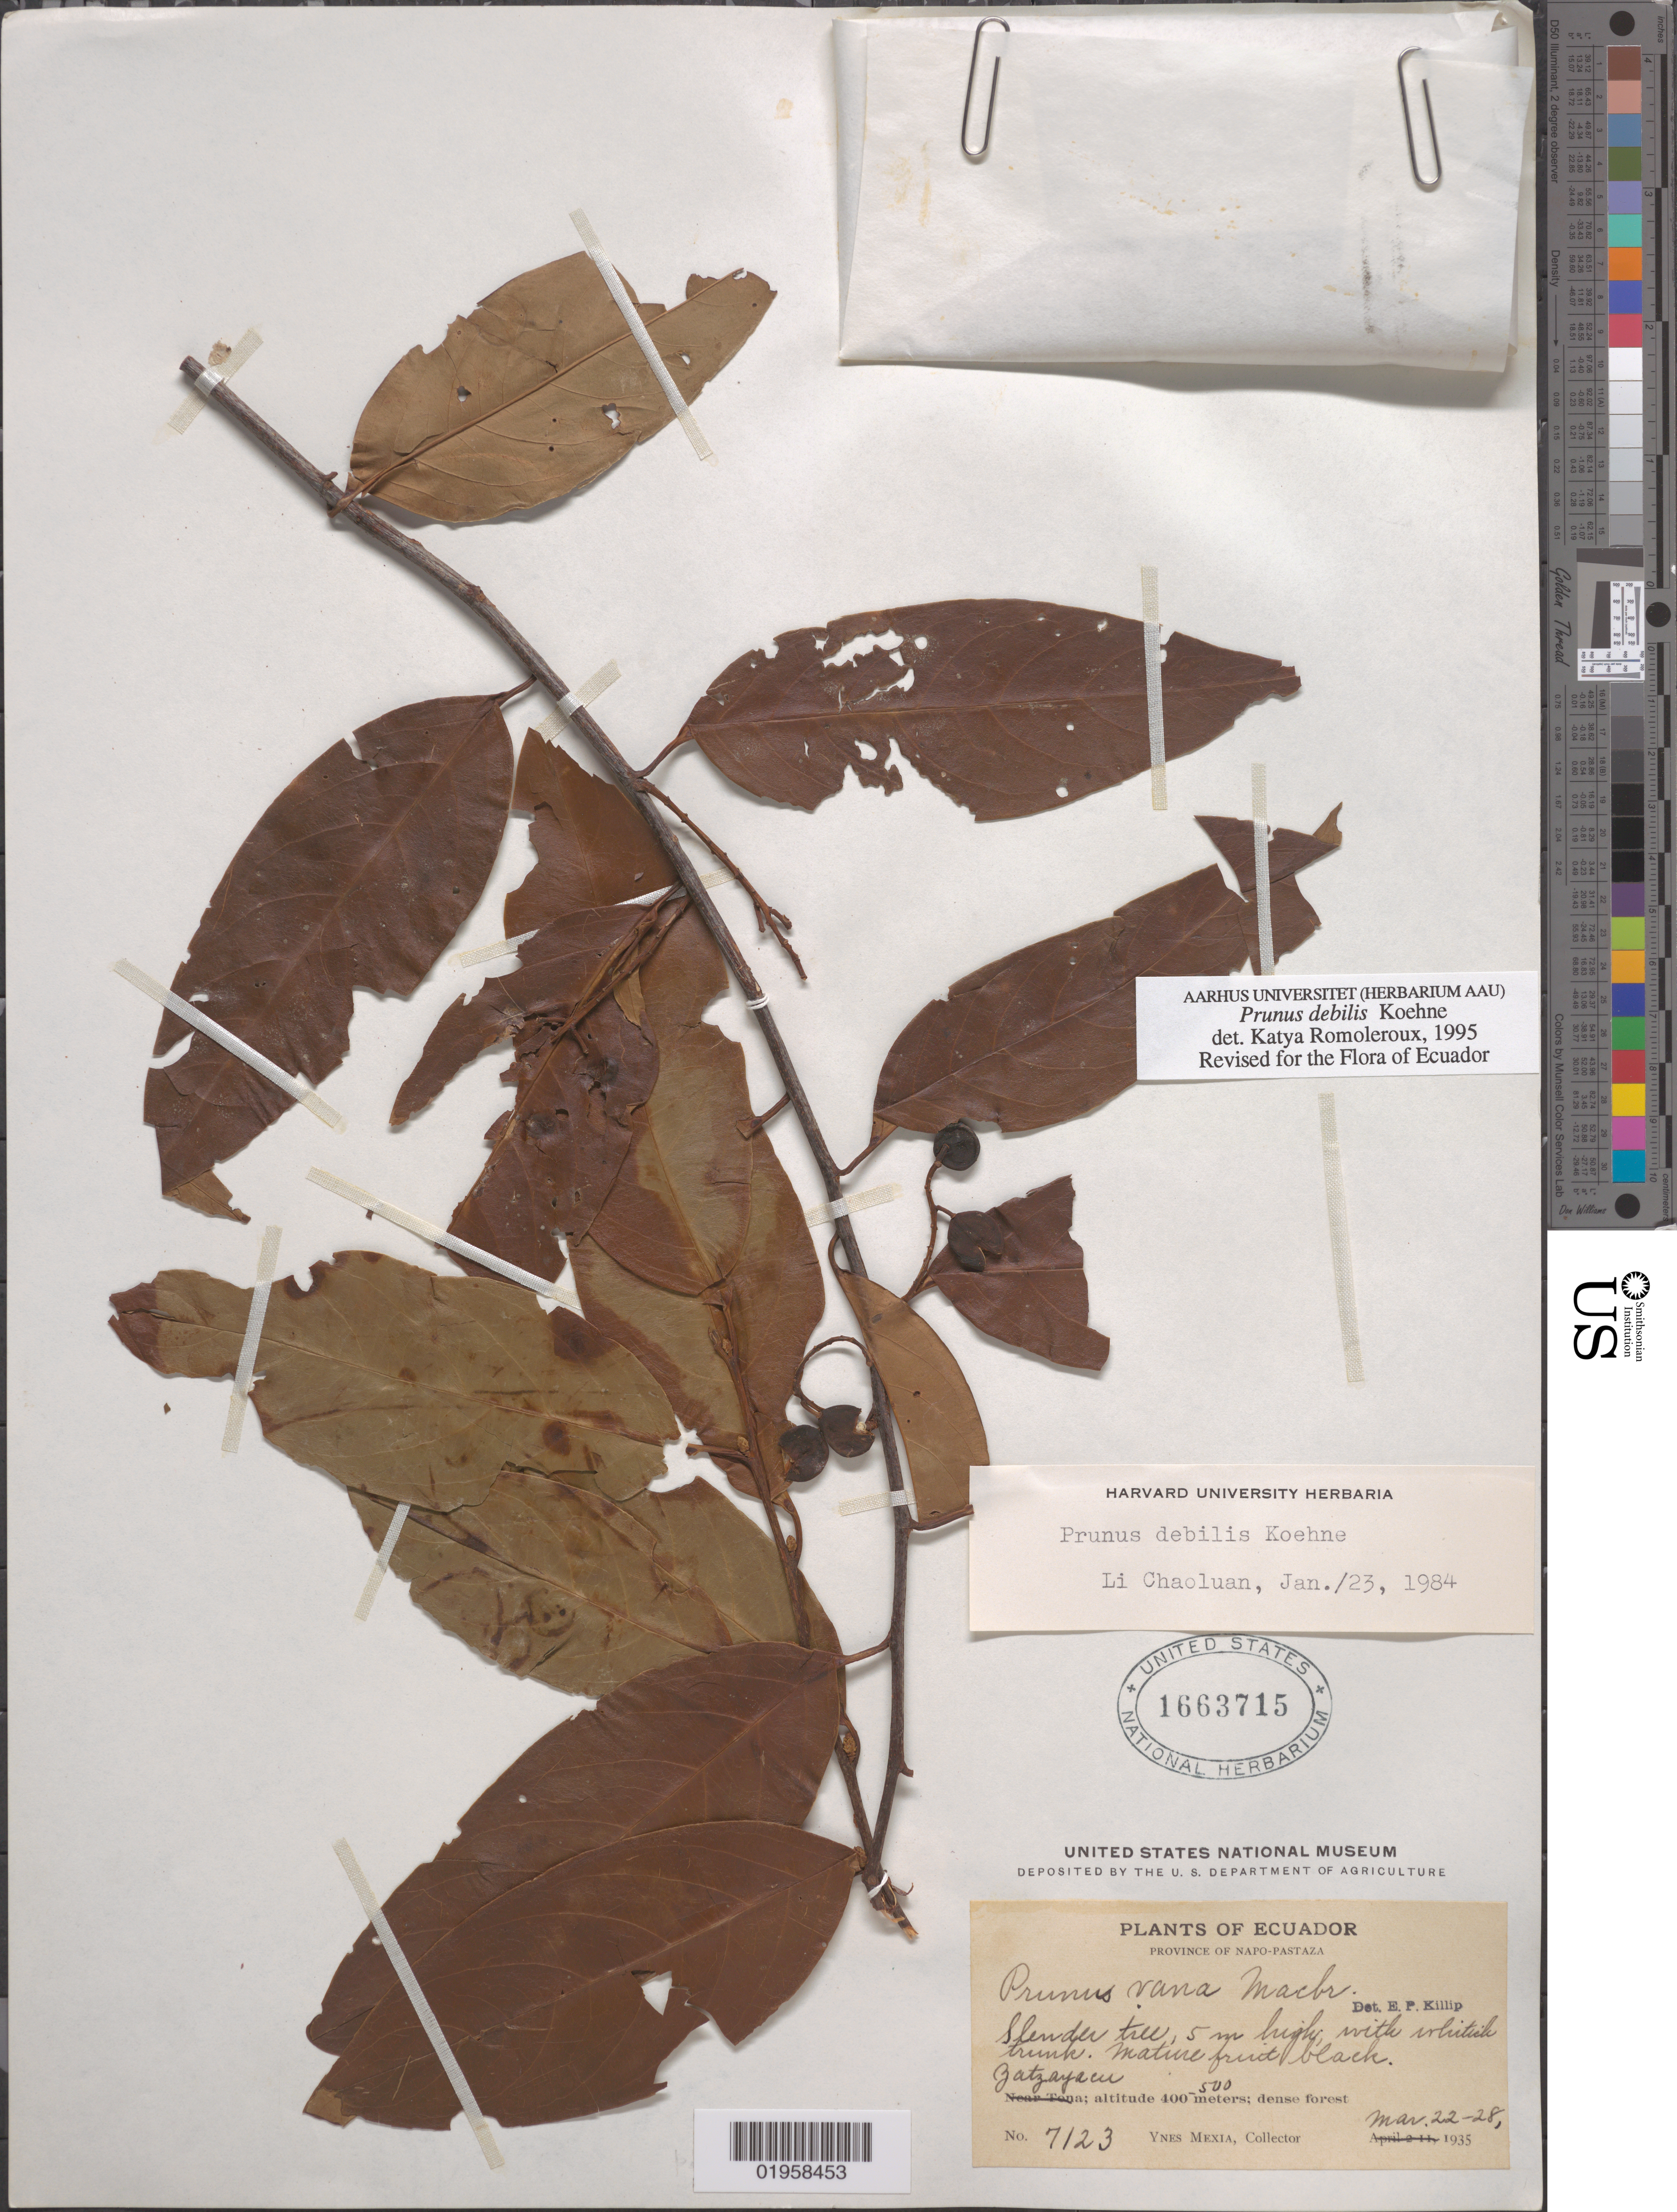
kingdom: Plantae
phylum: Tracheophyta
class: Magnoliopsida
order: Rosales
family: Rosaceae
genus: Prunus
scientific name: Prunus debilis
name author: Koehne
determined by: Romoleroux, K.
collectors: Y. Mexia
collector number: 7123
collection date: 1935-03-22/1935-03-28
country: Ecuador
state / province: Napo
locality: Zatzayacu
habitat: Dense forest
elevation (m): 400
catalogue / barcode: US 1663715